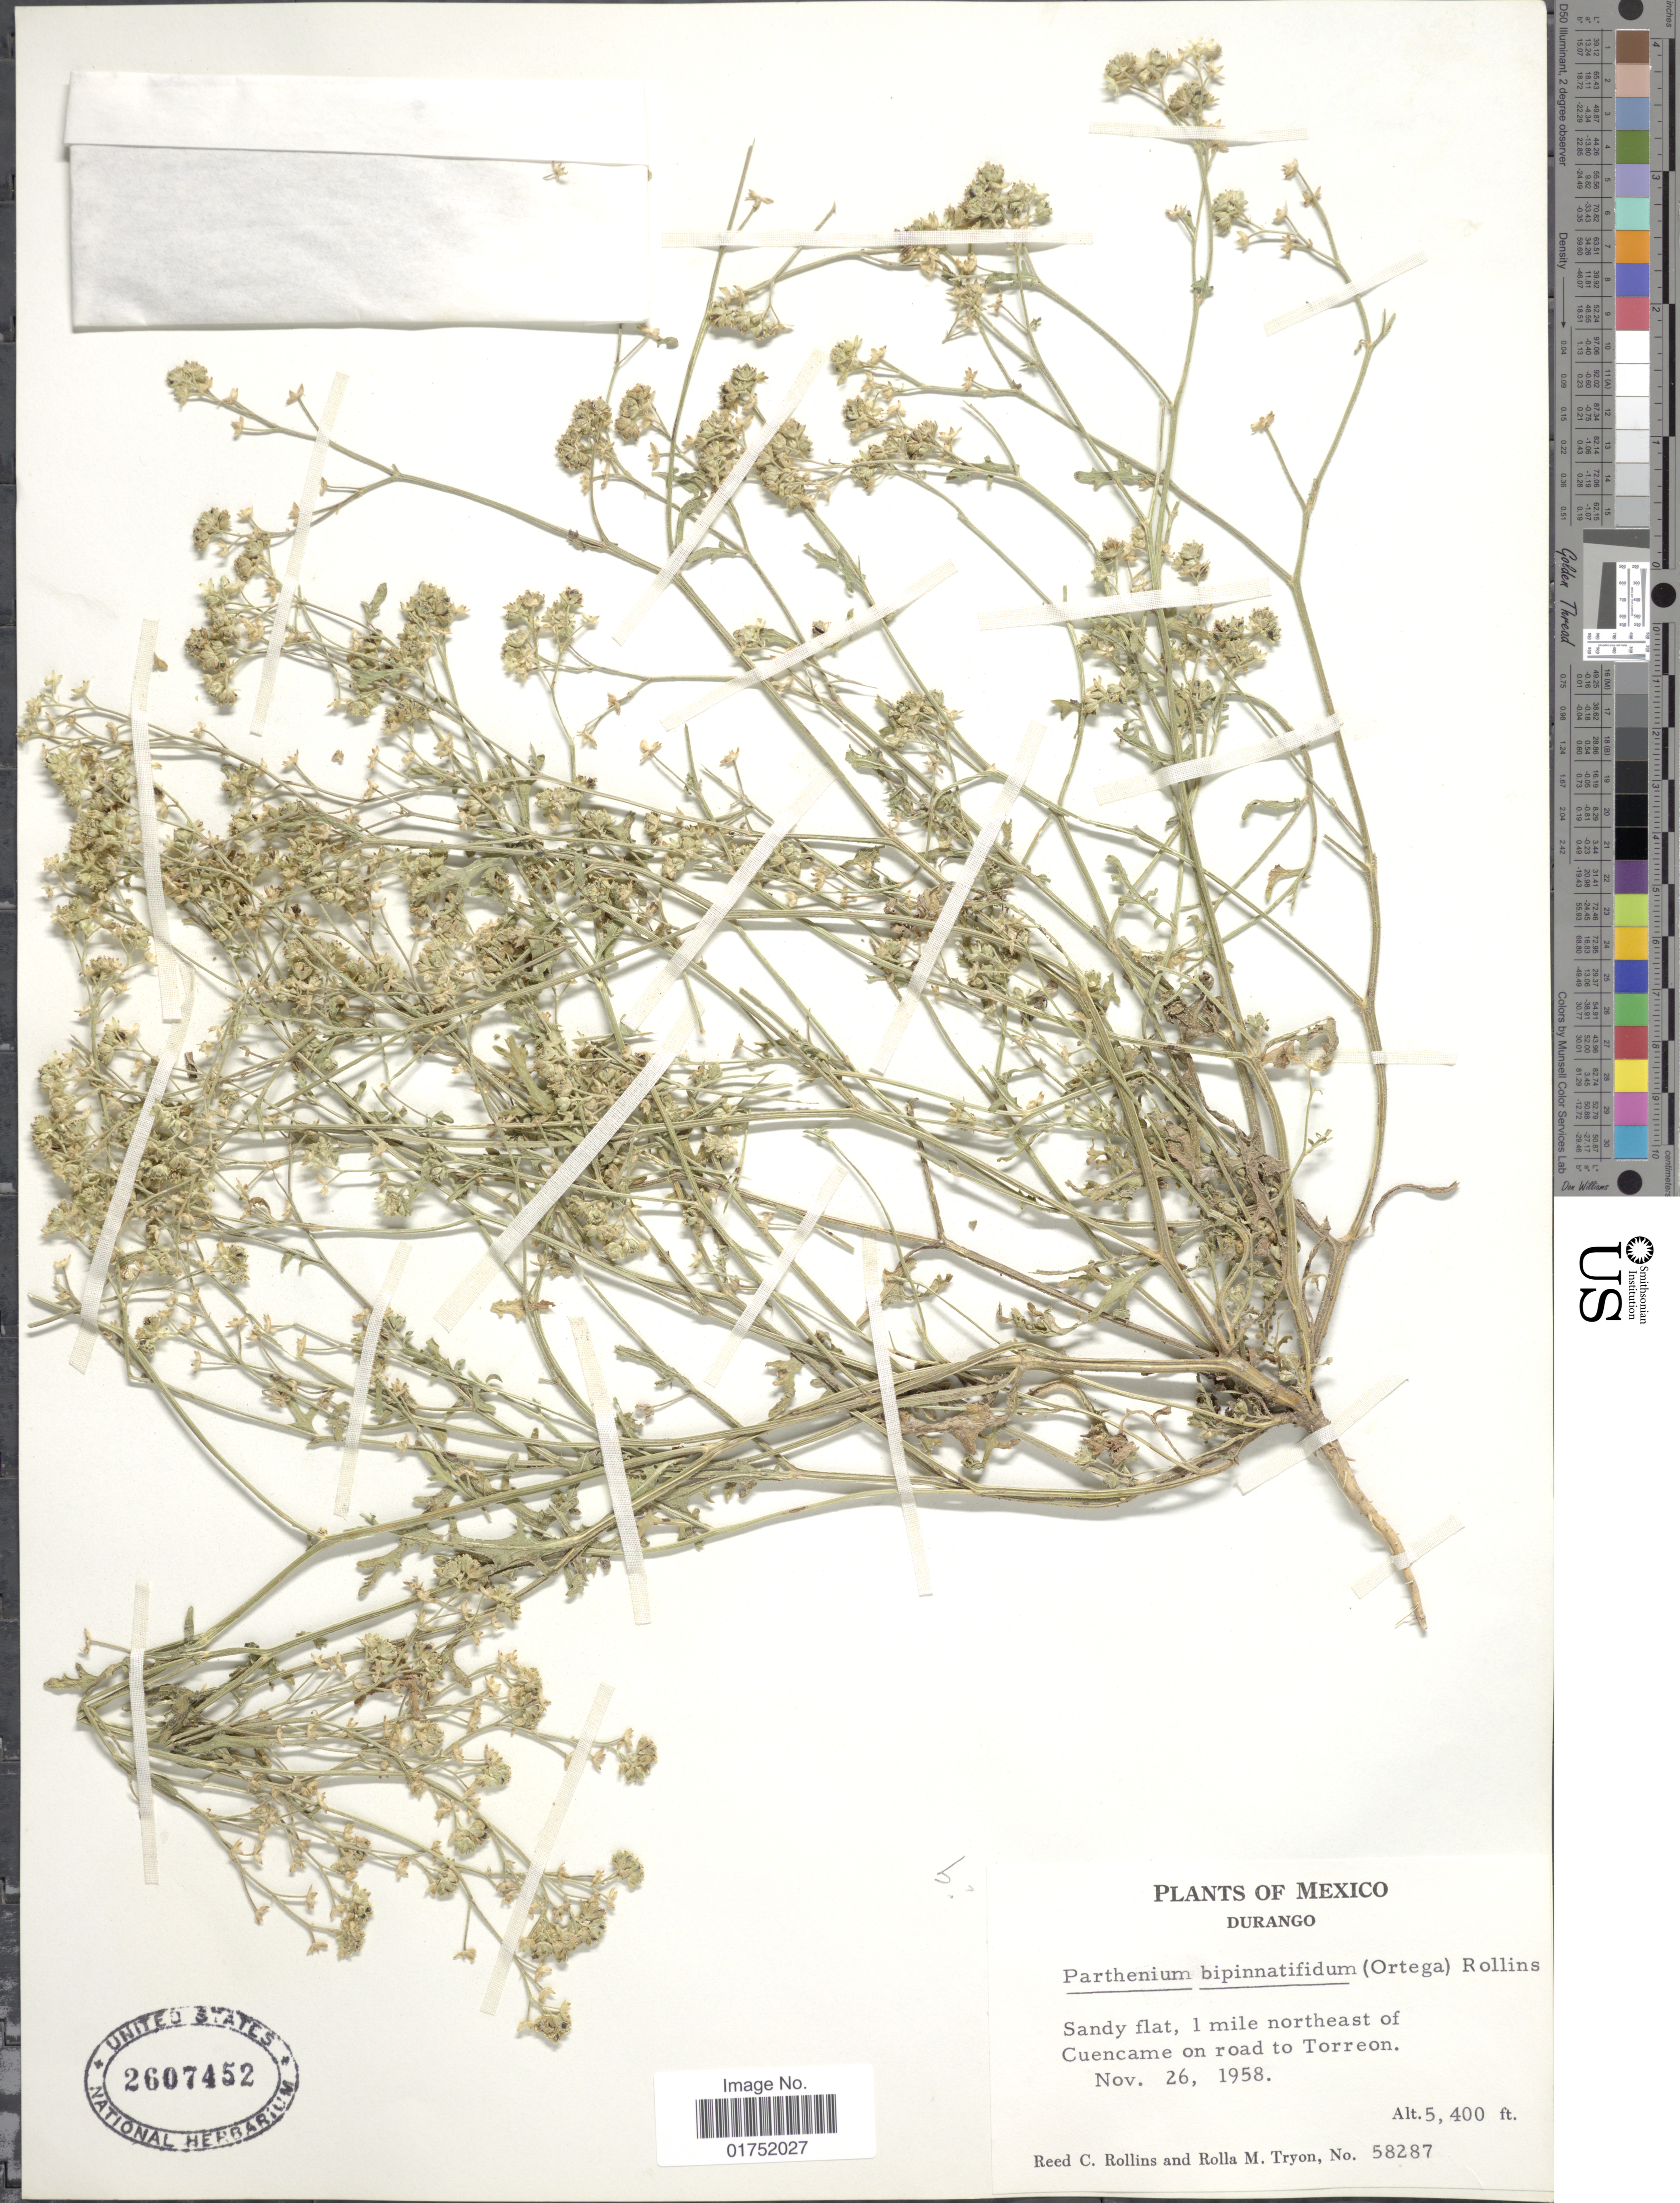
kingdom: Plantae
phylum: Tracheophyta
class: Magnoliopsida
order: Asterales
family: Asteraceae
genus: Parthenium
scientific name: Parthenium bipinnatifidum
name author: (Ortega) Rollins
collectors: R. C. Rollins & R. M. Tryon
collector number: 58287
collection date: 1958-11-26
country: Mexico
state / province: Durango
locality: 1 mile northeast of Cuencame on road to Torreon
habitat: sandy flat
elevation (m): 1646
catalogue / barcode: US 2607452